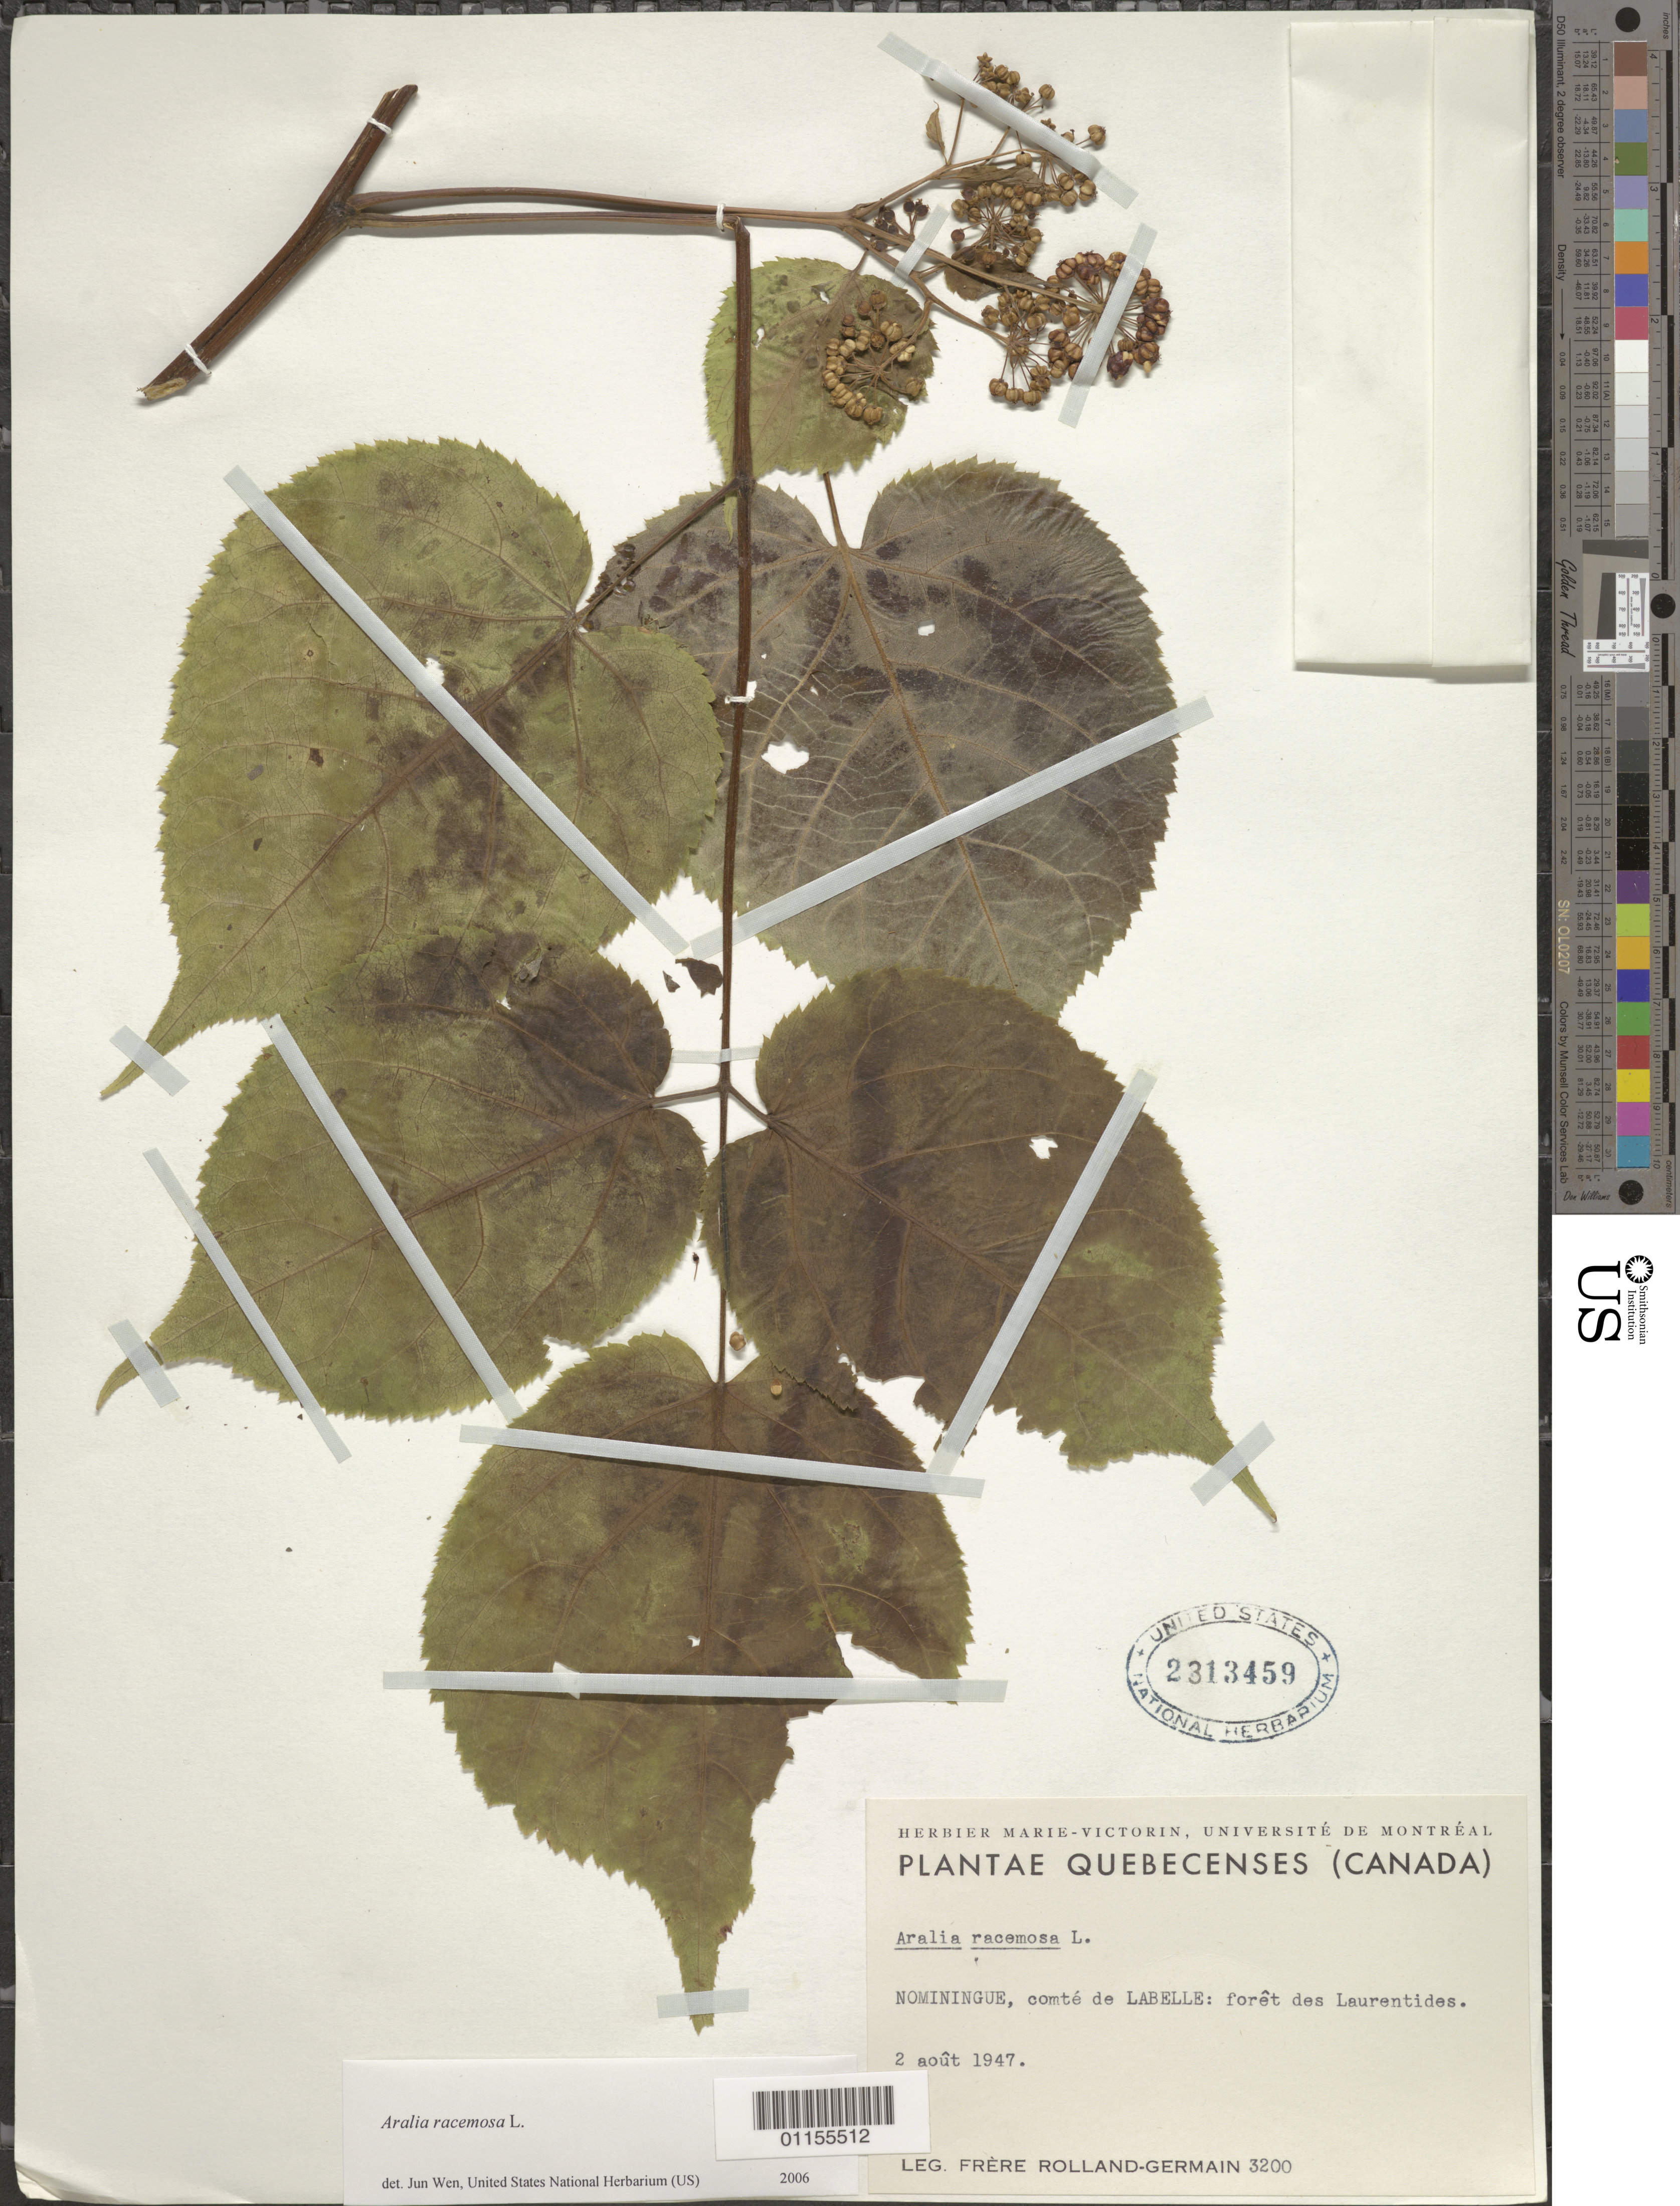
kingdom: Plantae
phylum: Tracheophyta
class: Magnoliopsida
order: Apiales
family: Araliaceae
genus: Aralia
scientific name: Aralia racemosa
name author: L.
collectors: Rolland-Germain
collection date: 1947-08-02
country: Canada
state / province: Quebec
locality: Nominingue, comte de Labelle: foret des Laurentides.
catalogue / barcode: US 2313459